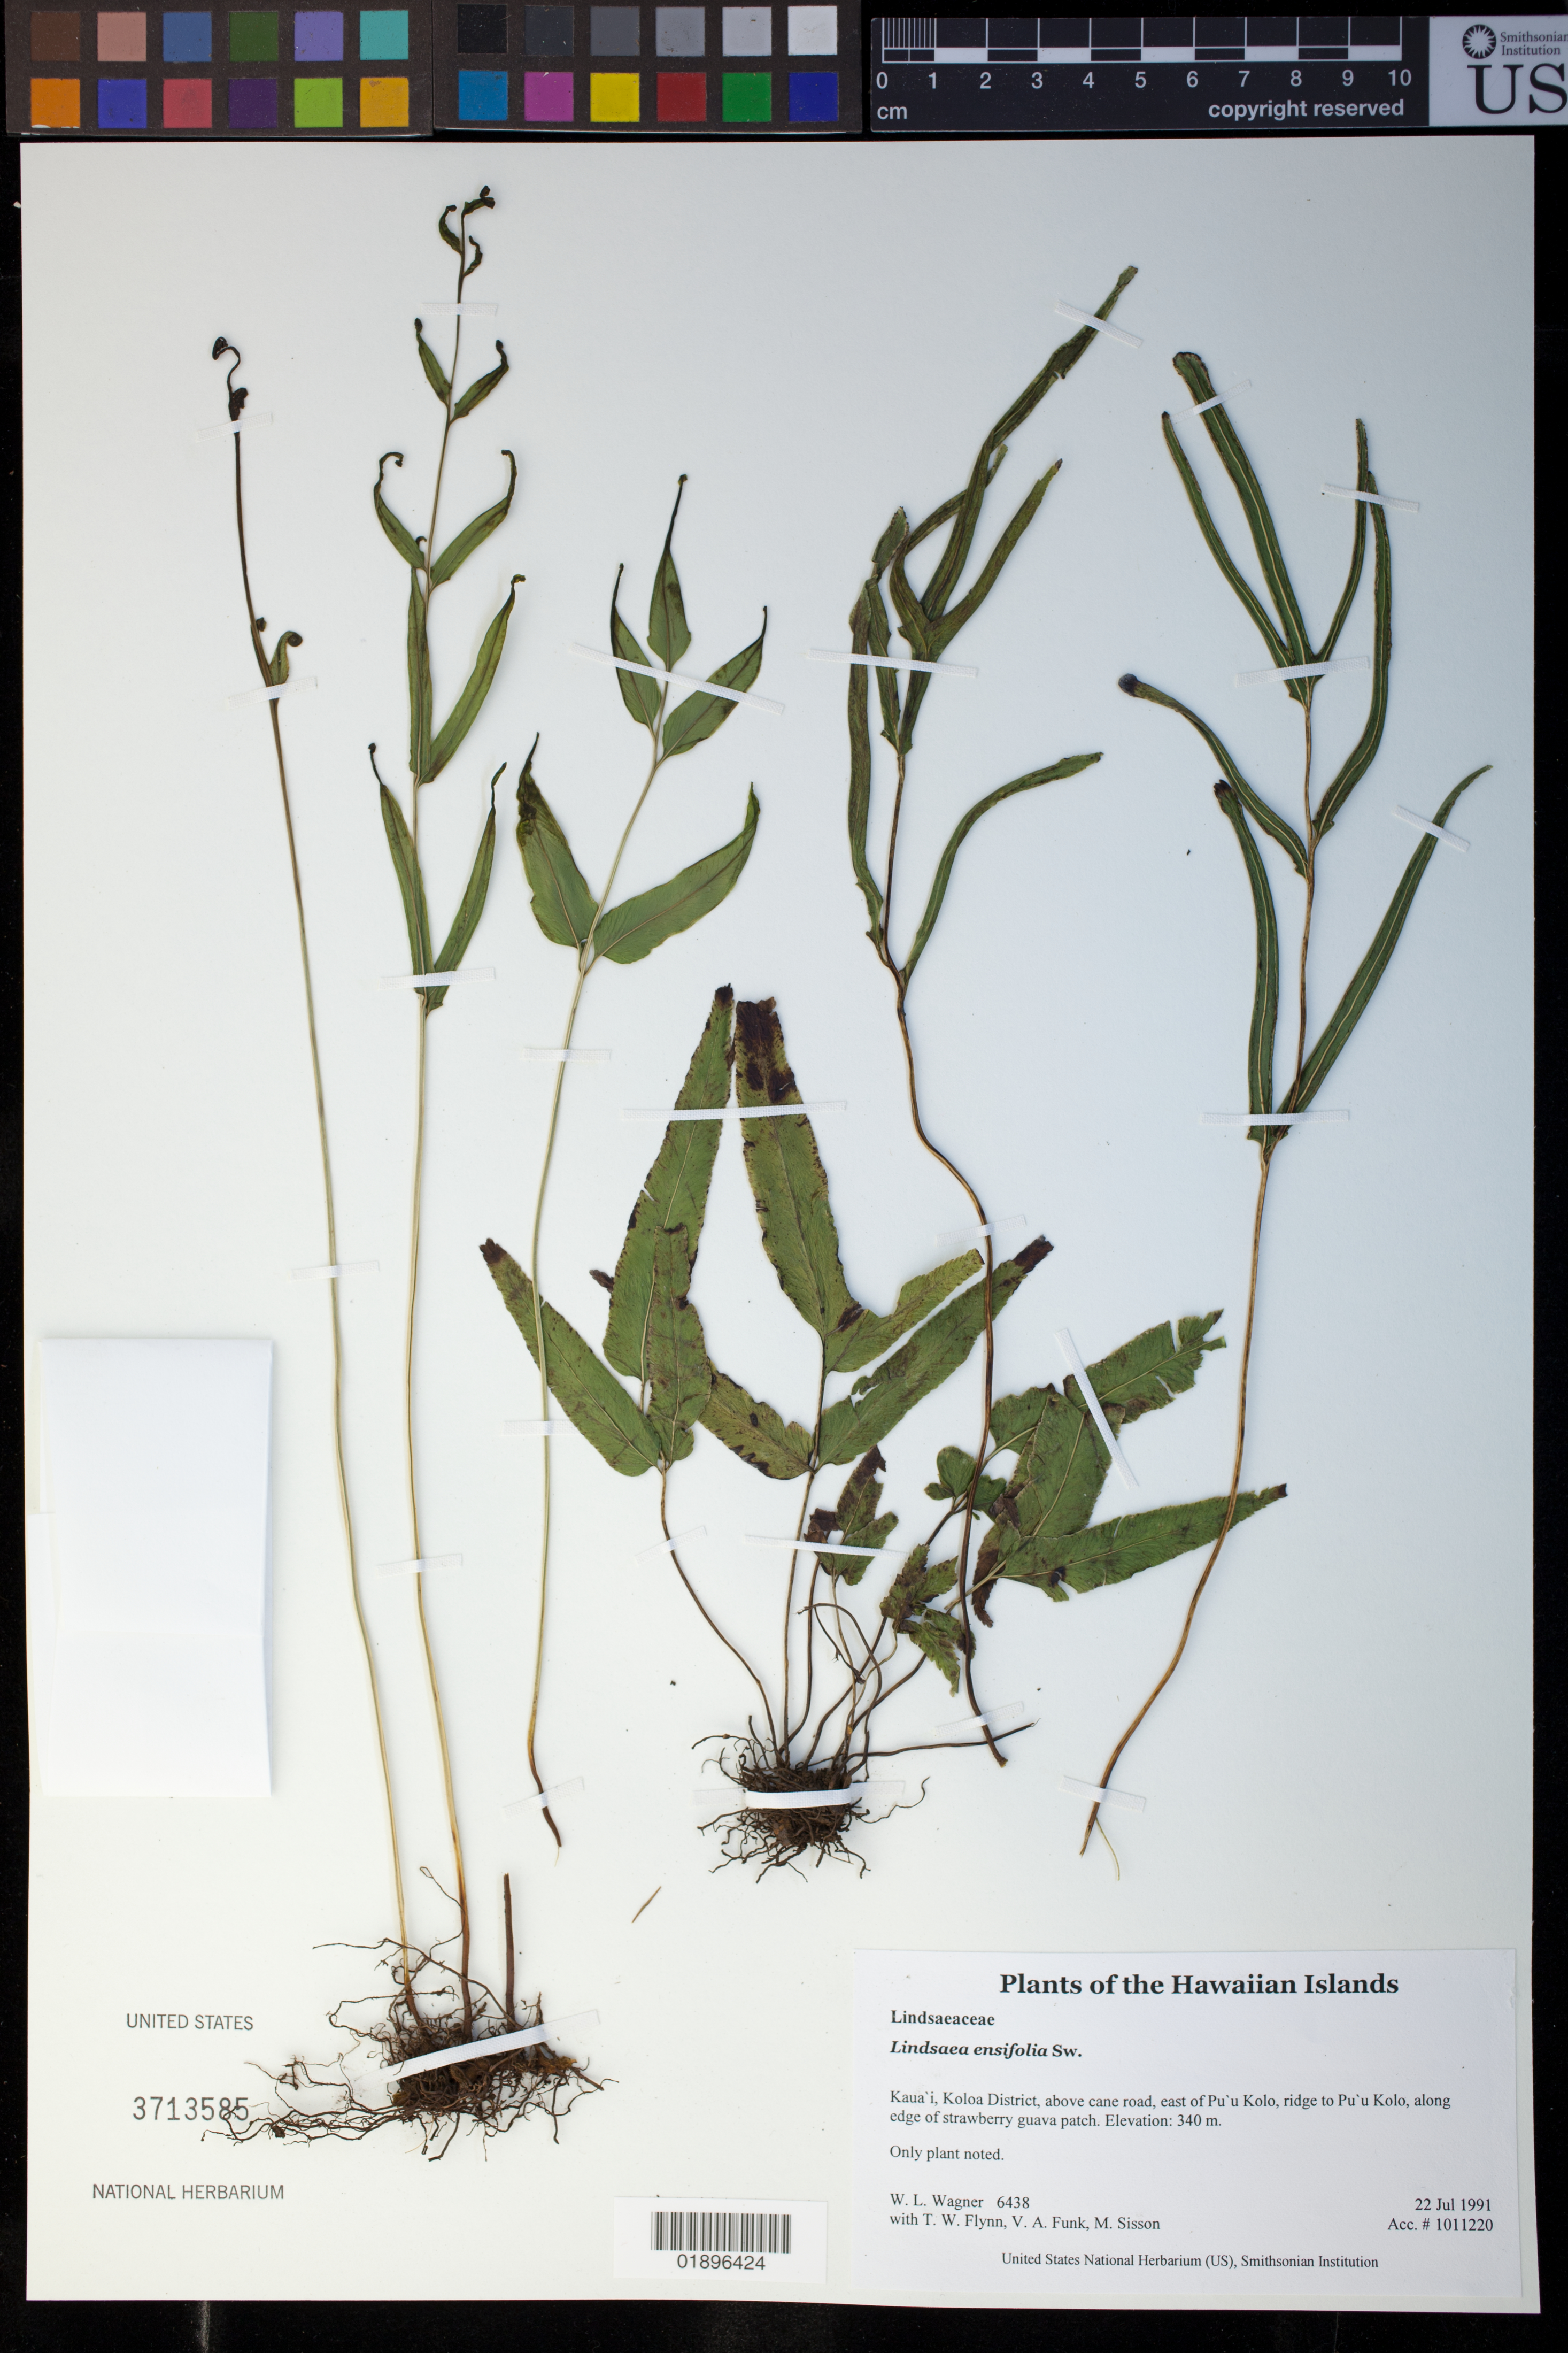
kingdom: Plantae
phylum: Tracheophyta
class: Polypodiopsida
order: Polypodiales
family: Lindsaeaceae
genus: Lindsaea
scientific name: Lindsaea ensifolia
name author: Sw.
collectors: W. L. Wagner, T. W. Flynn, V. Funk & M. Sisson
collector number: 6438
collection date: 1991-07-22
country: United States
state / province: Hawaii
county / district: Kaui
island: Kaua'i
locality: Koloa District, above cane road, east of Pu'u Kolo, ridge to Pu'u Kolo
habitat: Edge of strawberry guava patch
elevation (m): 340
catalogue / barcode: US 3713585